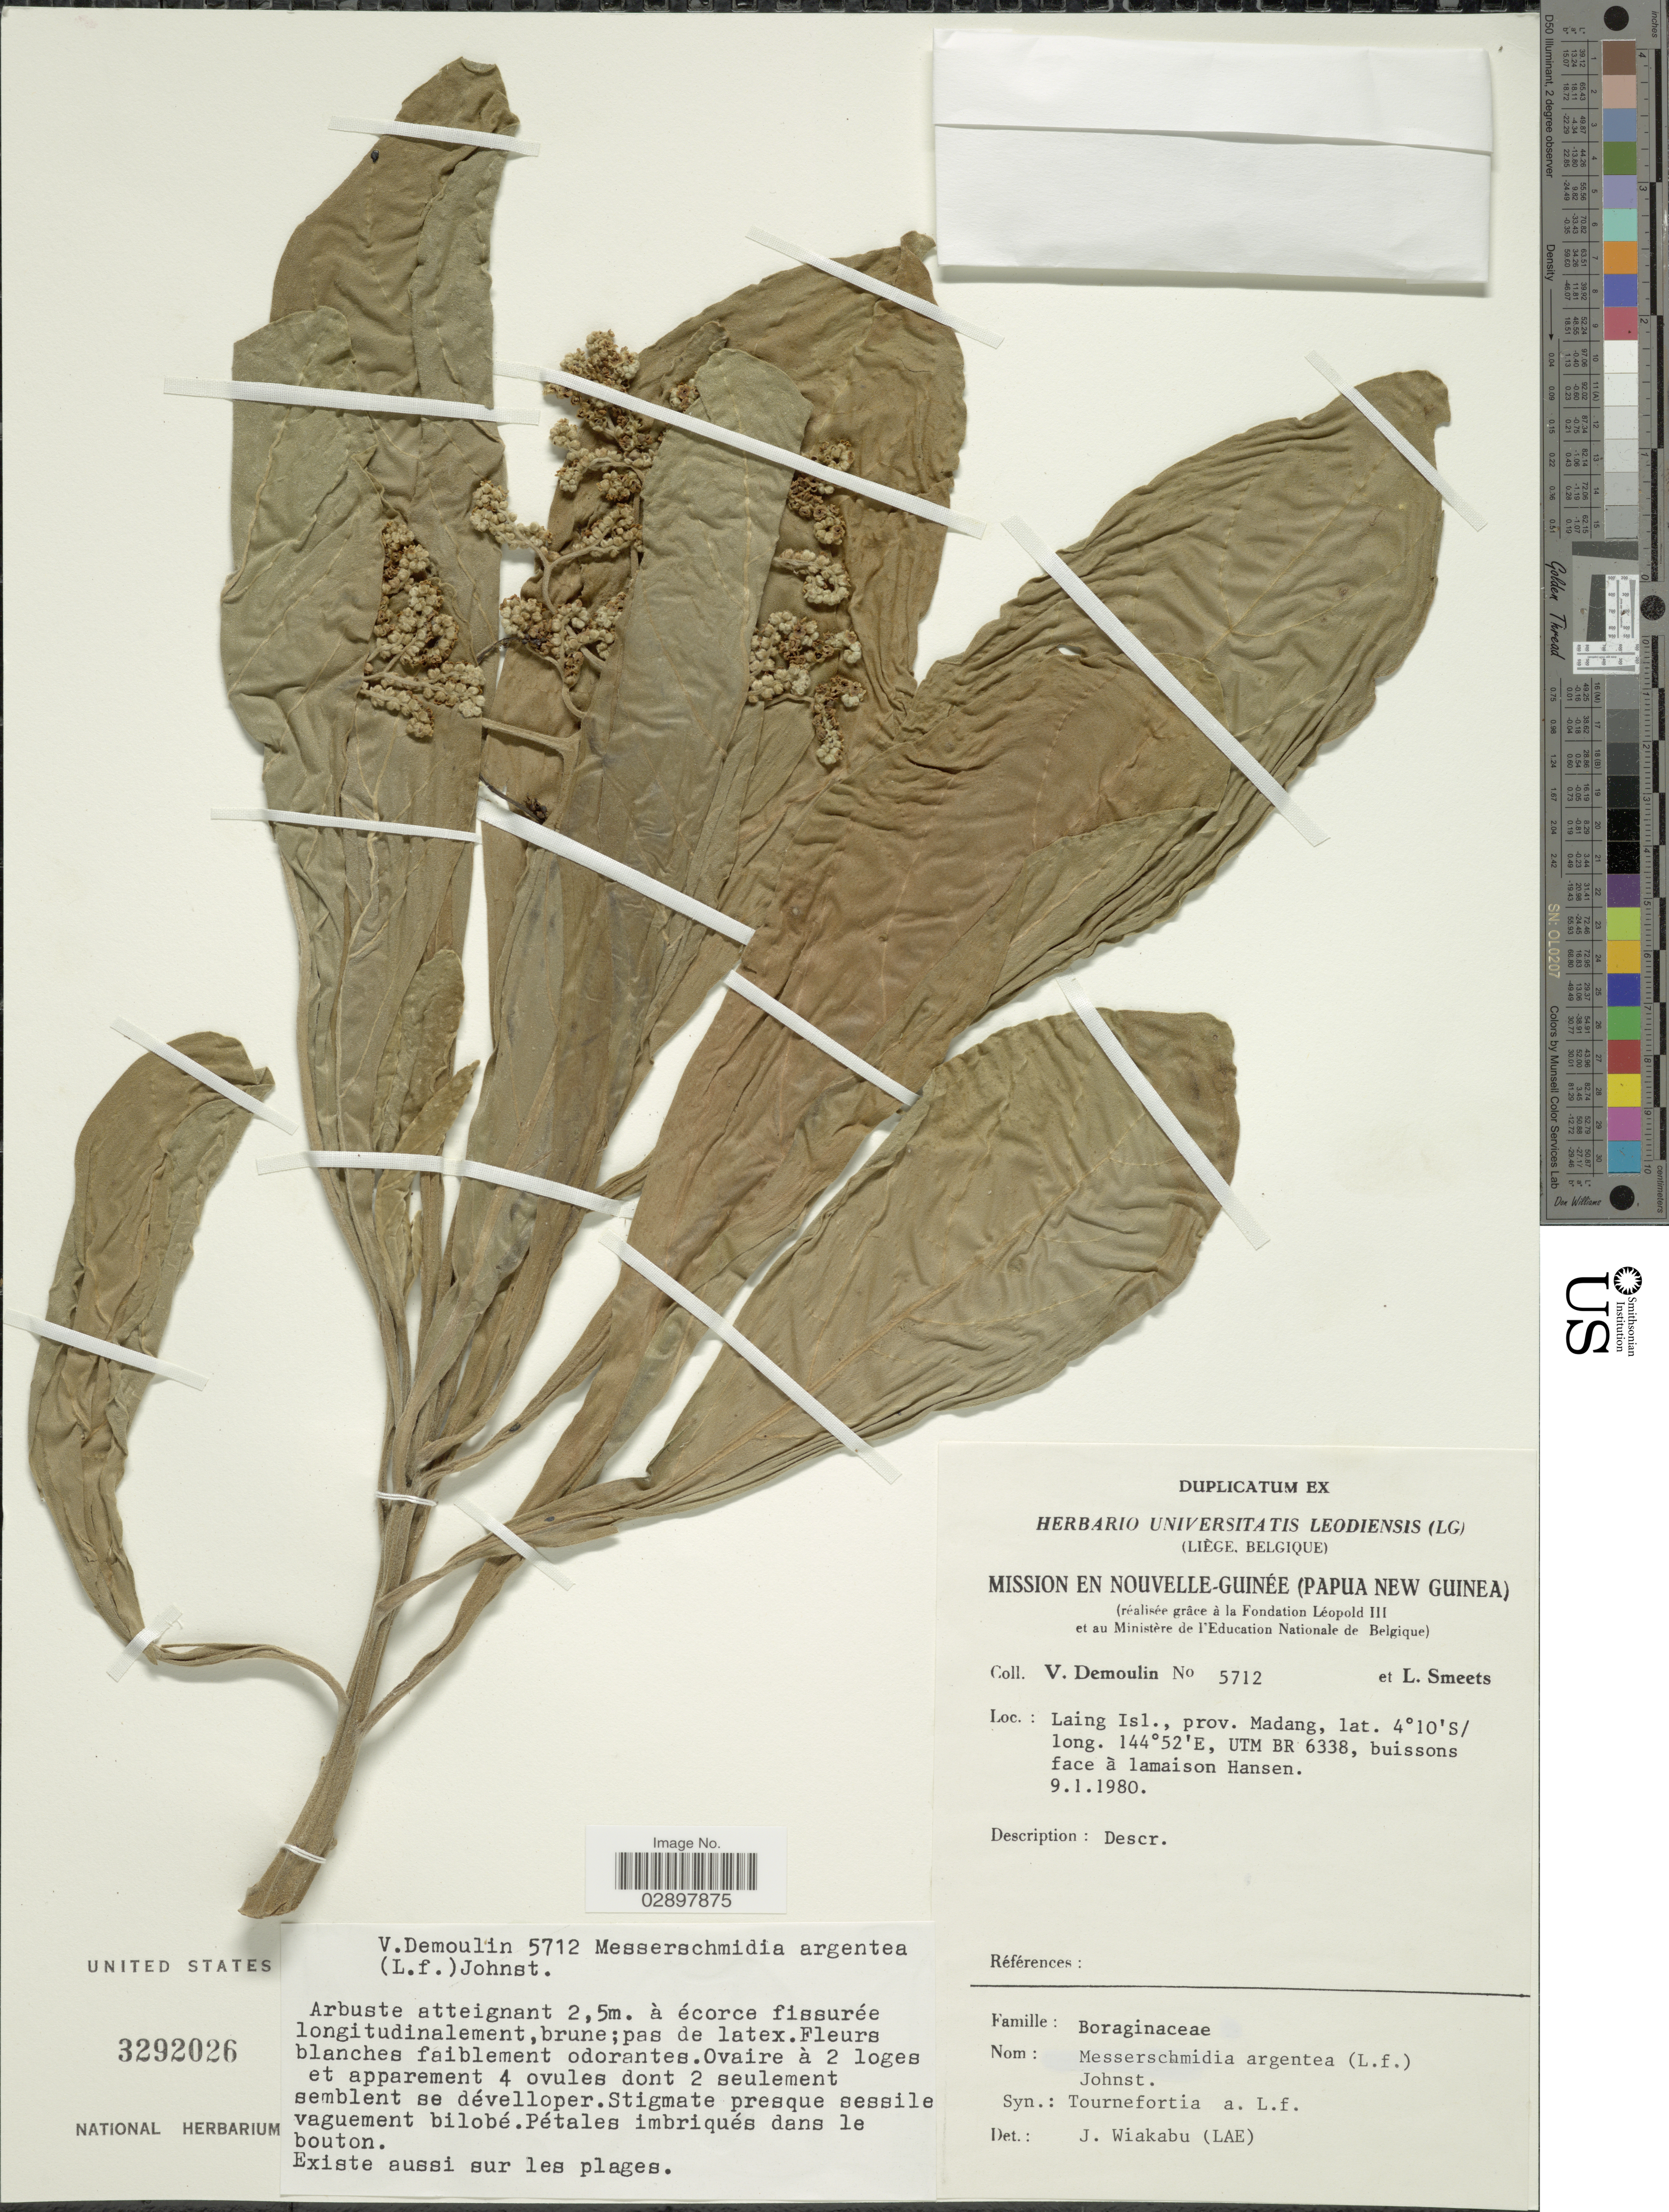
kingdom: Plantae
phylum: Tracheophyta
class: Magnoliopsida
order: Boraginales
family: Heliotropiaceae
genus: Heliotropium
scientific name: Heliotropium arboreum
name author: (Blanco) Mabberley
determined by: Wagner, W. L., (BOT), Smithsonian Institution - National Museum of Natural History (UNITED STATES)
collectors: V. Demoulin & L. Smeets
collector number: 5712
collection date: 1980-01-09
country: Papua New Guinea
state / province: Madang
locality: Laing Isl., prov. Madang. UTM BR 6338, buissons face à lamaison Hansen.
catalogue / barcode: US 3292026